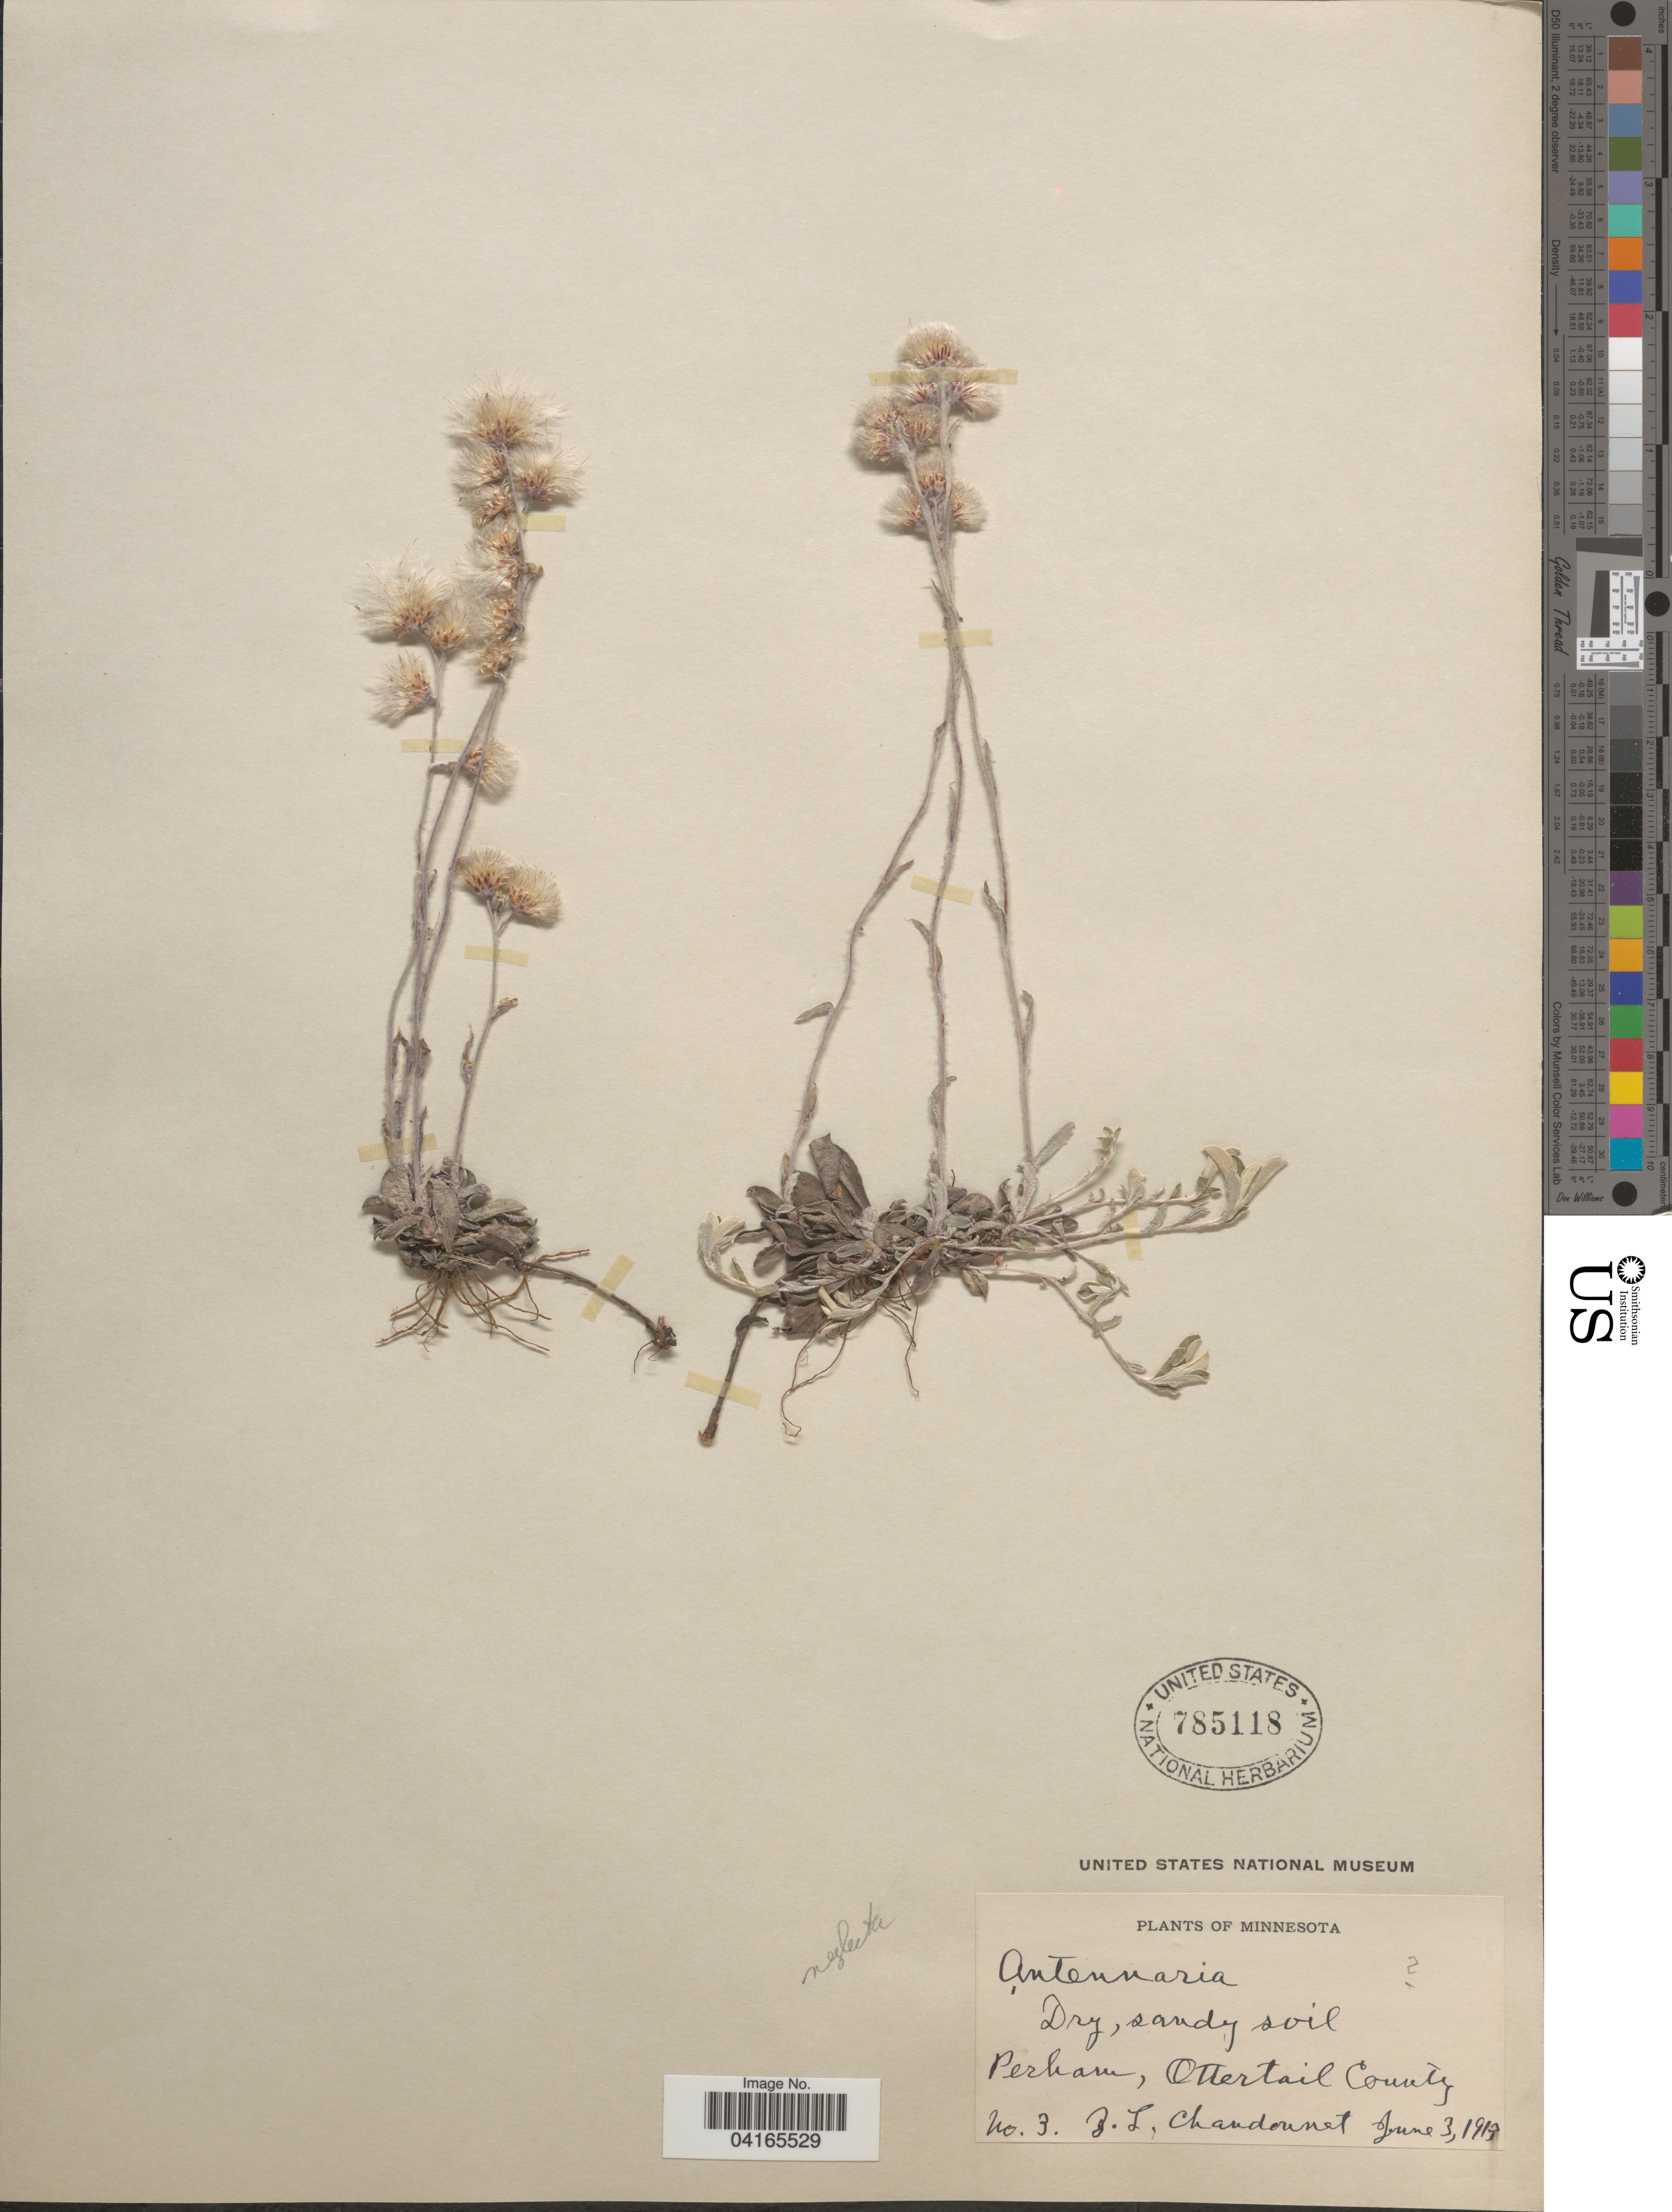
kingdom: Plantae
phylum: Tracheophyta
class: Magnoliopsida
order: Asterales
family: Asteraceae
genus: Antennaria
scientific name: Antennaria sp.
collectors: Z. Chandonnet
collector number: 3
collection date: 1913-06-03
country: United States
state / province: Minnesota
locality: Perham, Ottertail County.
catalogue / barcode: US 785118